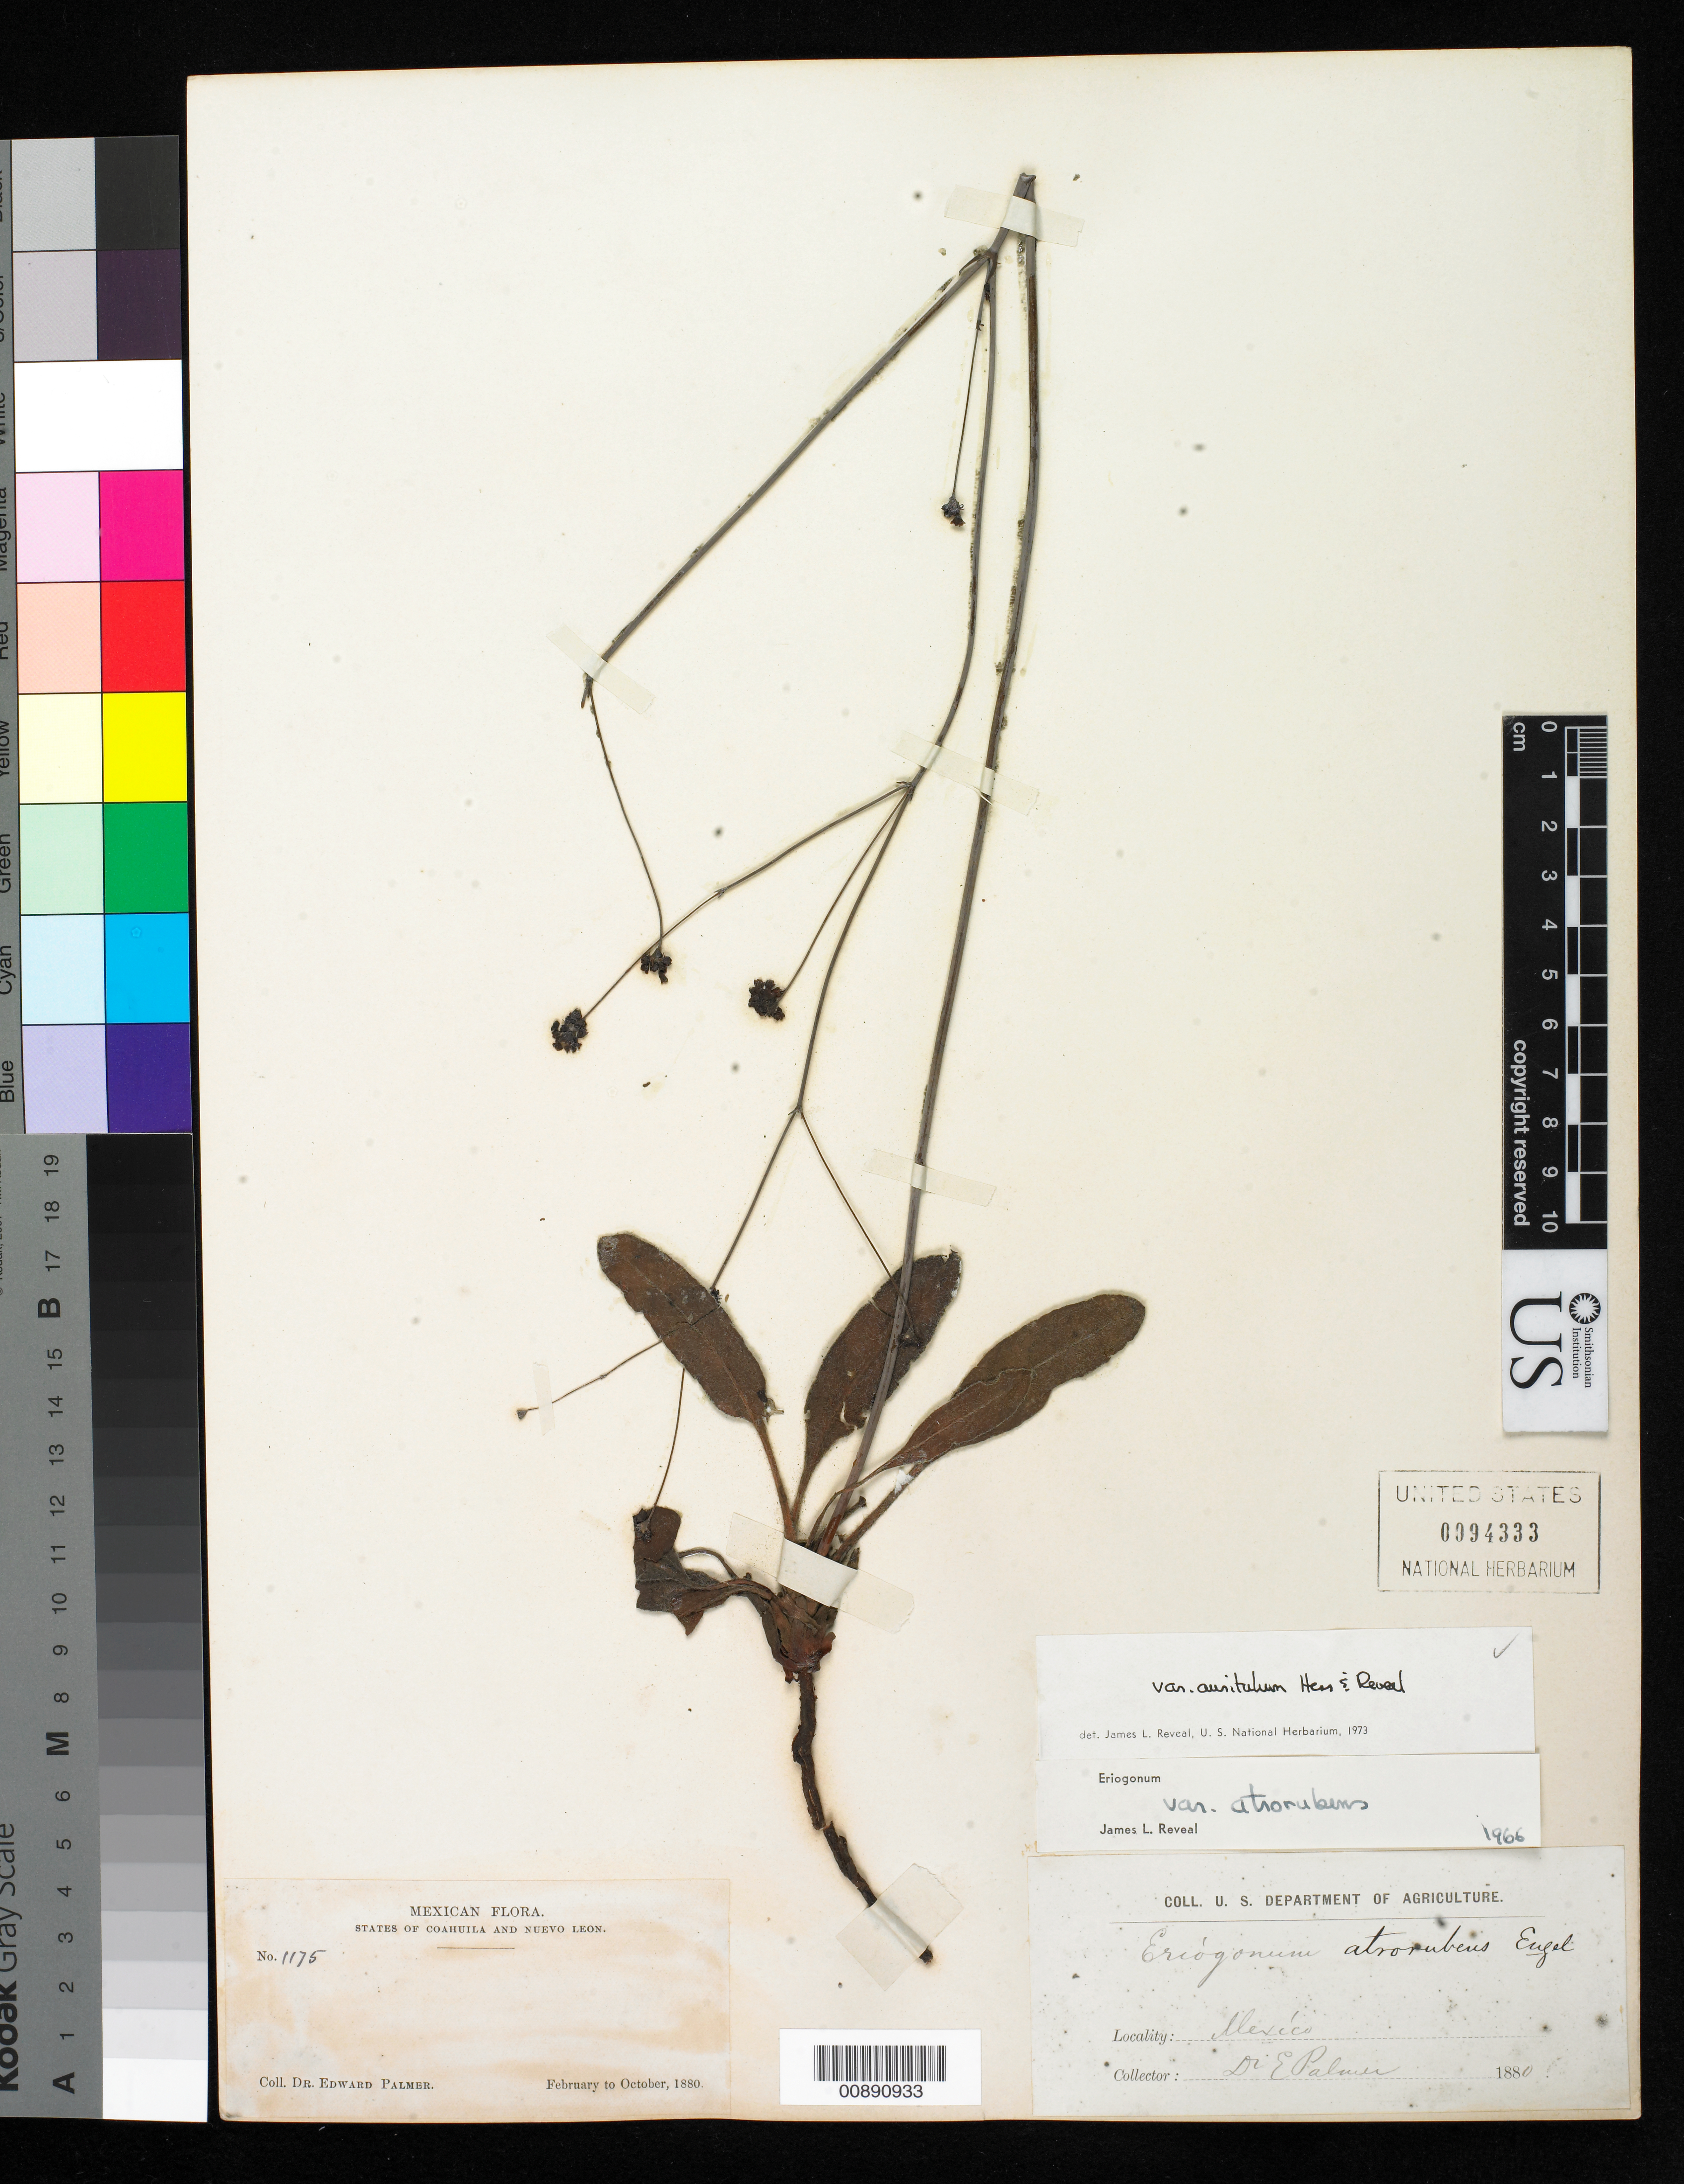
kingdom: Plantae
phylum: Tracheophyta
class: Magnoliopsida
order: Caryophyllales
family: Polygonaceae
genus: Eriogonum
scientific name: Eriogonum atrorubens var. auritulum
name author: W.J. Hess & Reveal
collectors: E. Palmer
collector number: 1175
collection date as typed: Feb 1880 to -- Oct 1880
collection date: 1880-02/1880-10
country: Mexico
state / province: Coahuila / Nuevo León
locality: States of Coahuila and Nuevo León.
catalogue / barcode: US 94333